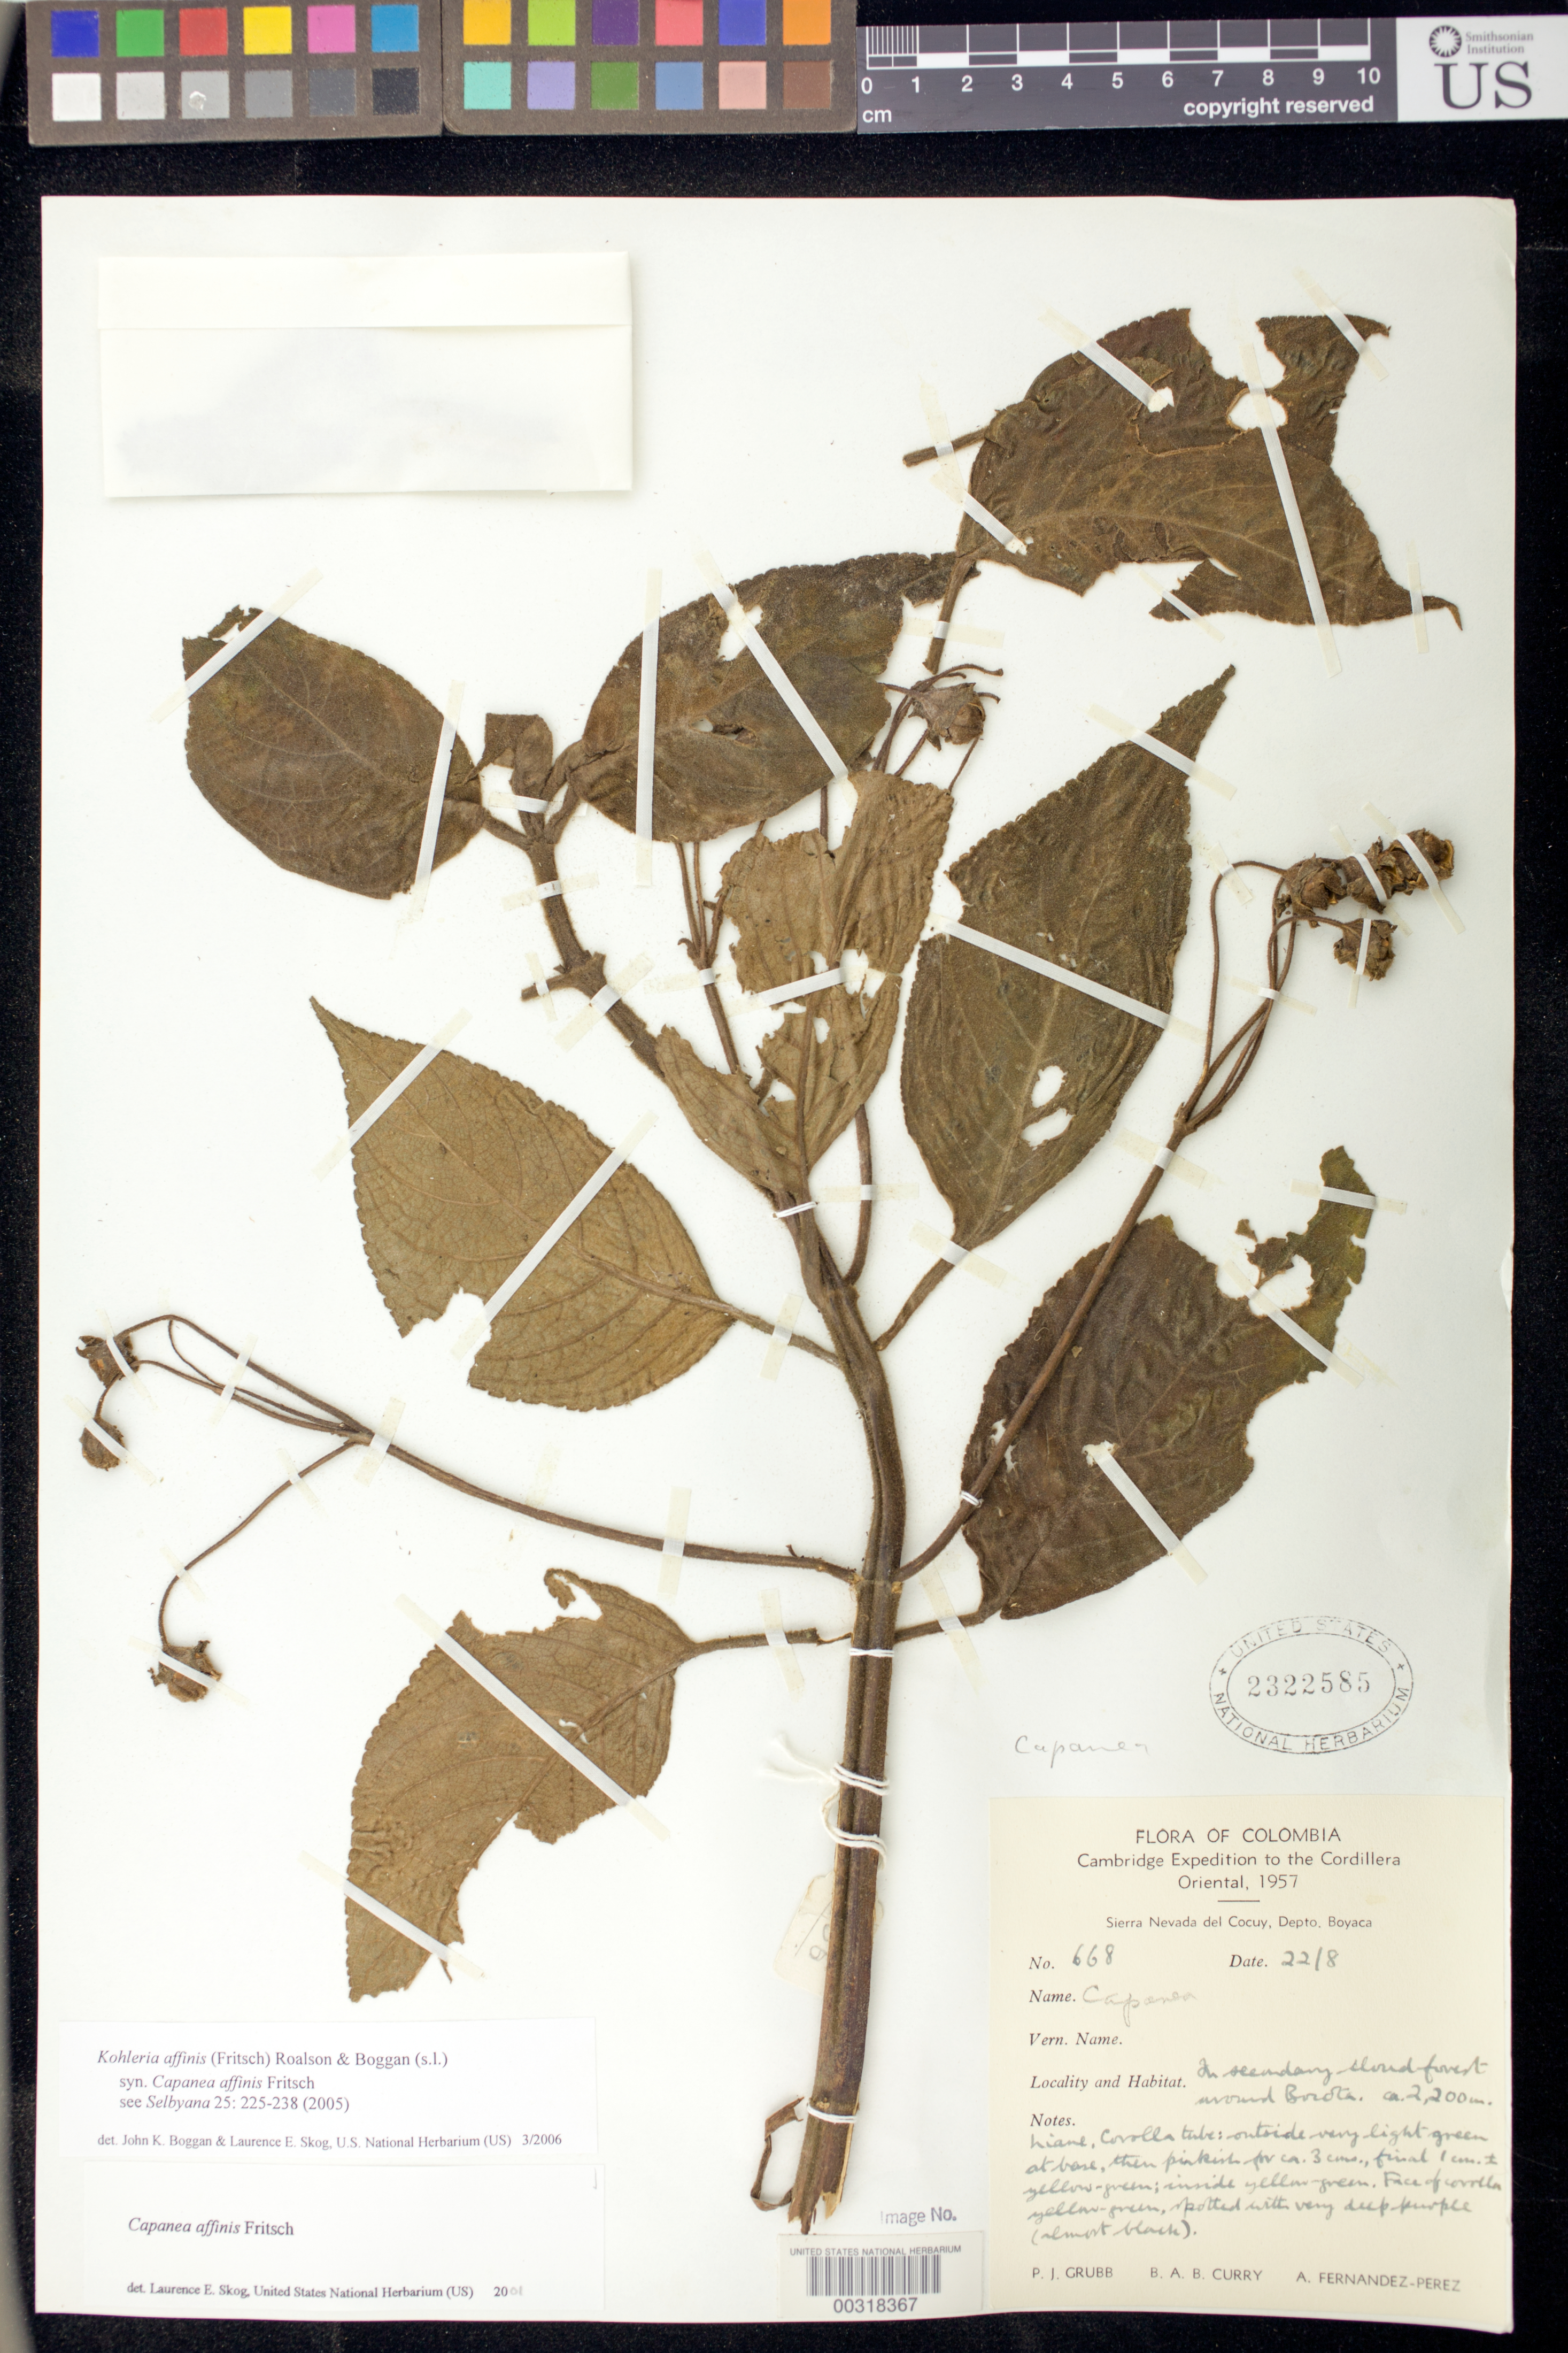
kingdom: Plantae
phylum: Tracheophyta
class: Magnoliopsida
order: Lamiales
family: Gesneriaceae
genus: Kohleria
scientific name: Kohleria affinis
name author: (Fritsch) Roalson & Boggan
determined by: Boggan, J. K.; Skog, L. E.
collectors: P. J. Grubb, B. Curry & A. Fernández-Pérez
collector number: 668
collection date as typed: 22 Aug 1957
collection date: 1957-08-22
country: Colombia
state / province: Boyacá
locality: Sierra Nevada del Cocuy; in secondary cloud forest around Bocota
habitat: Secondary cloud forest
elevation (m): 2200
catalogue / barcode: US 2322585